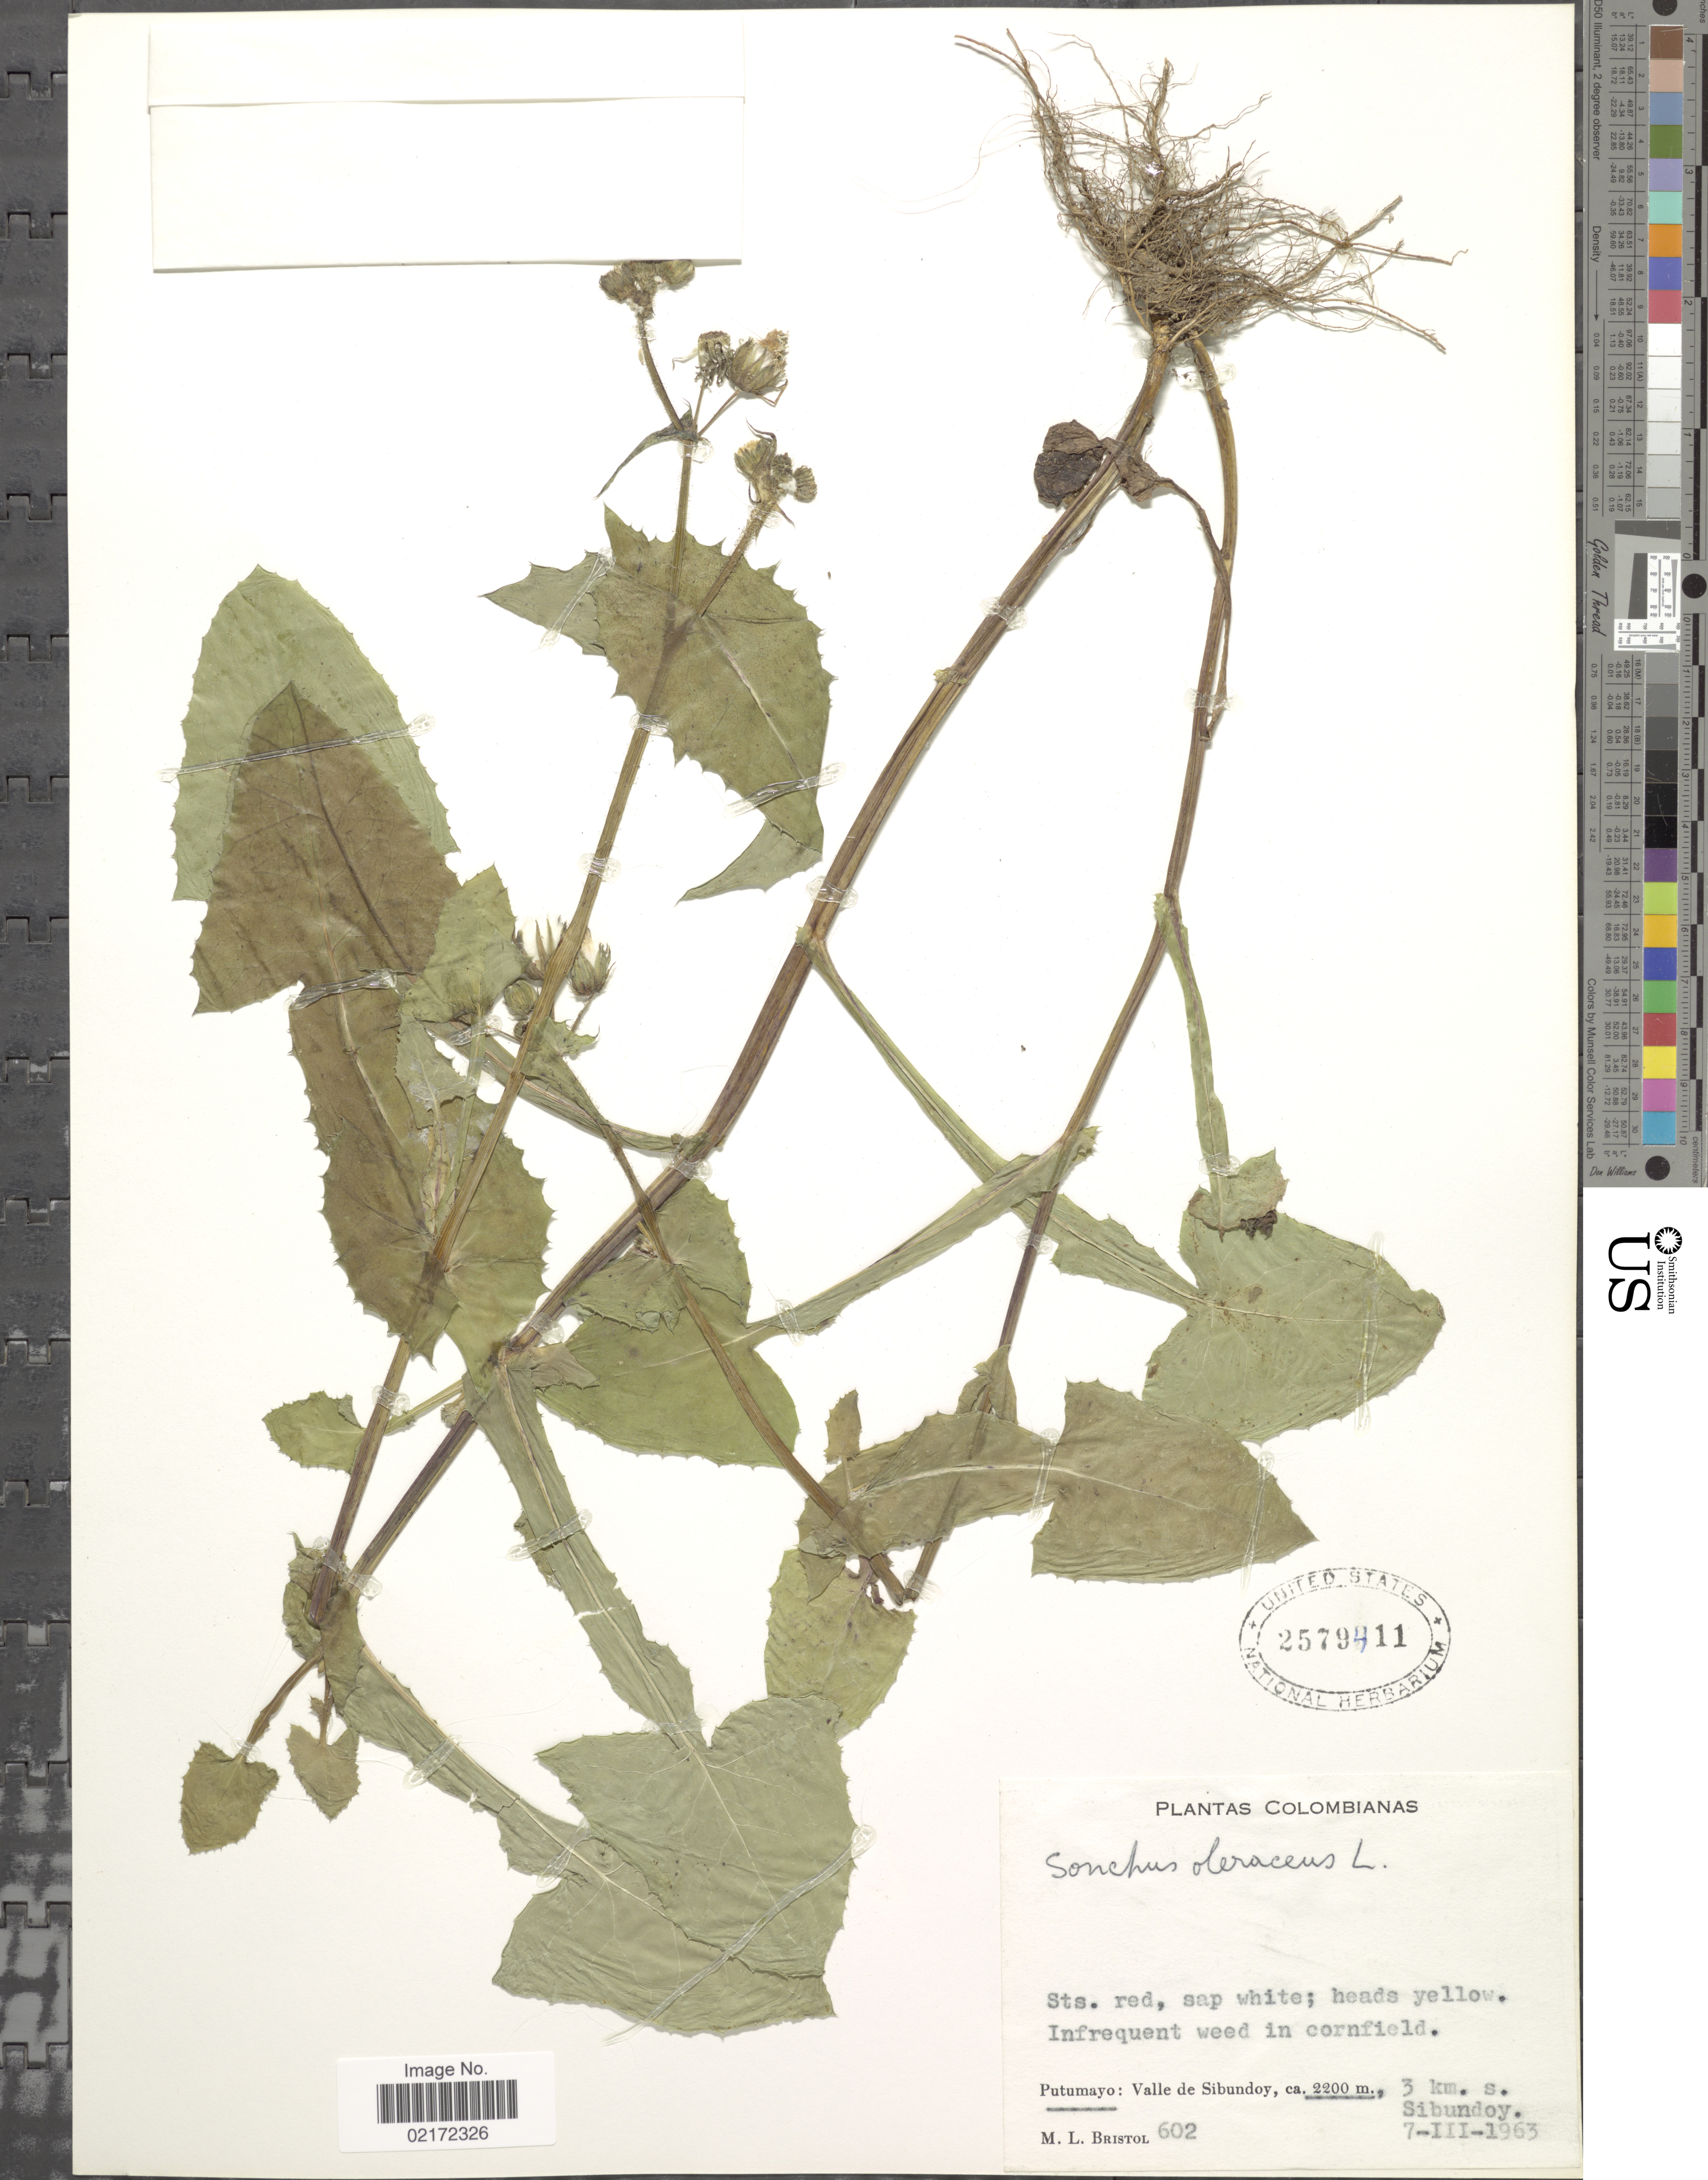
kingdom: Plantae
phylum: Tracheophyta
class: Magnoliopsida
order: Asterales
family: Asteraceae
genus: Sonchus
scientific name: Sonchus oleraceus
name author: L.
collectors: M. L. Bristol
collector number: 602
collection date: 1963-03-07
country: Colombia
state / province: Putumayo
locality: Putumayo: Valle de Sibundoy, 3 km. s. Sibundoy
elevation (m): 2200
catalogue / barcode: US 2579411